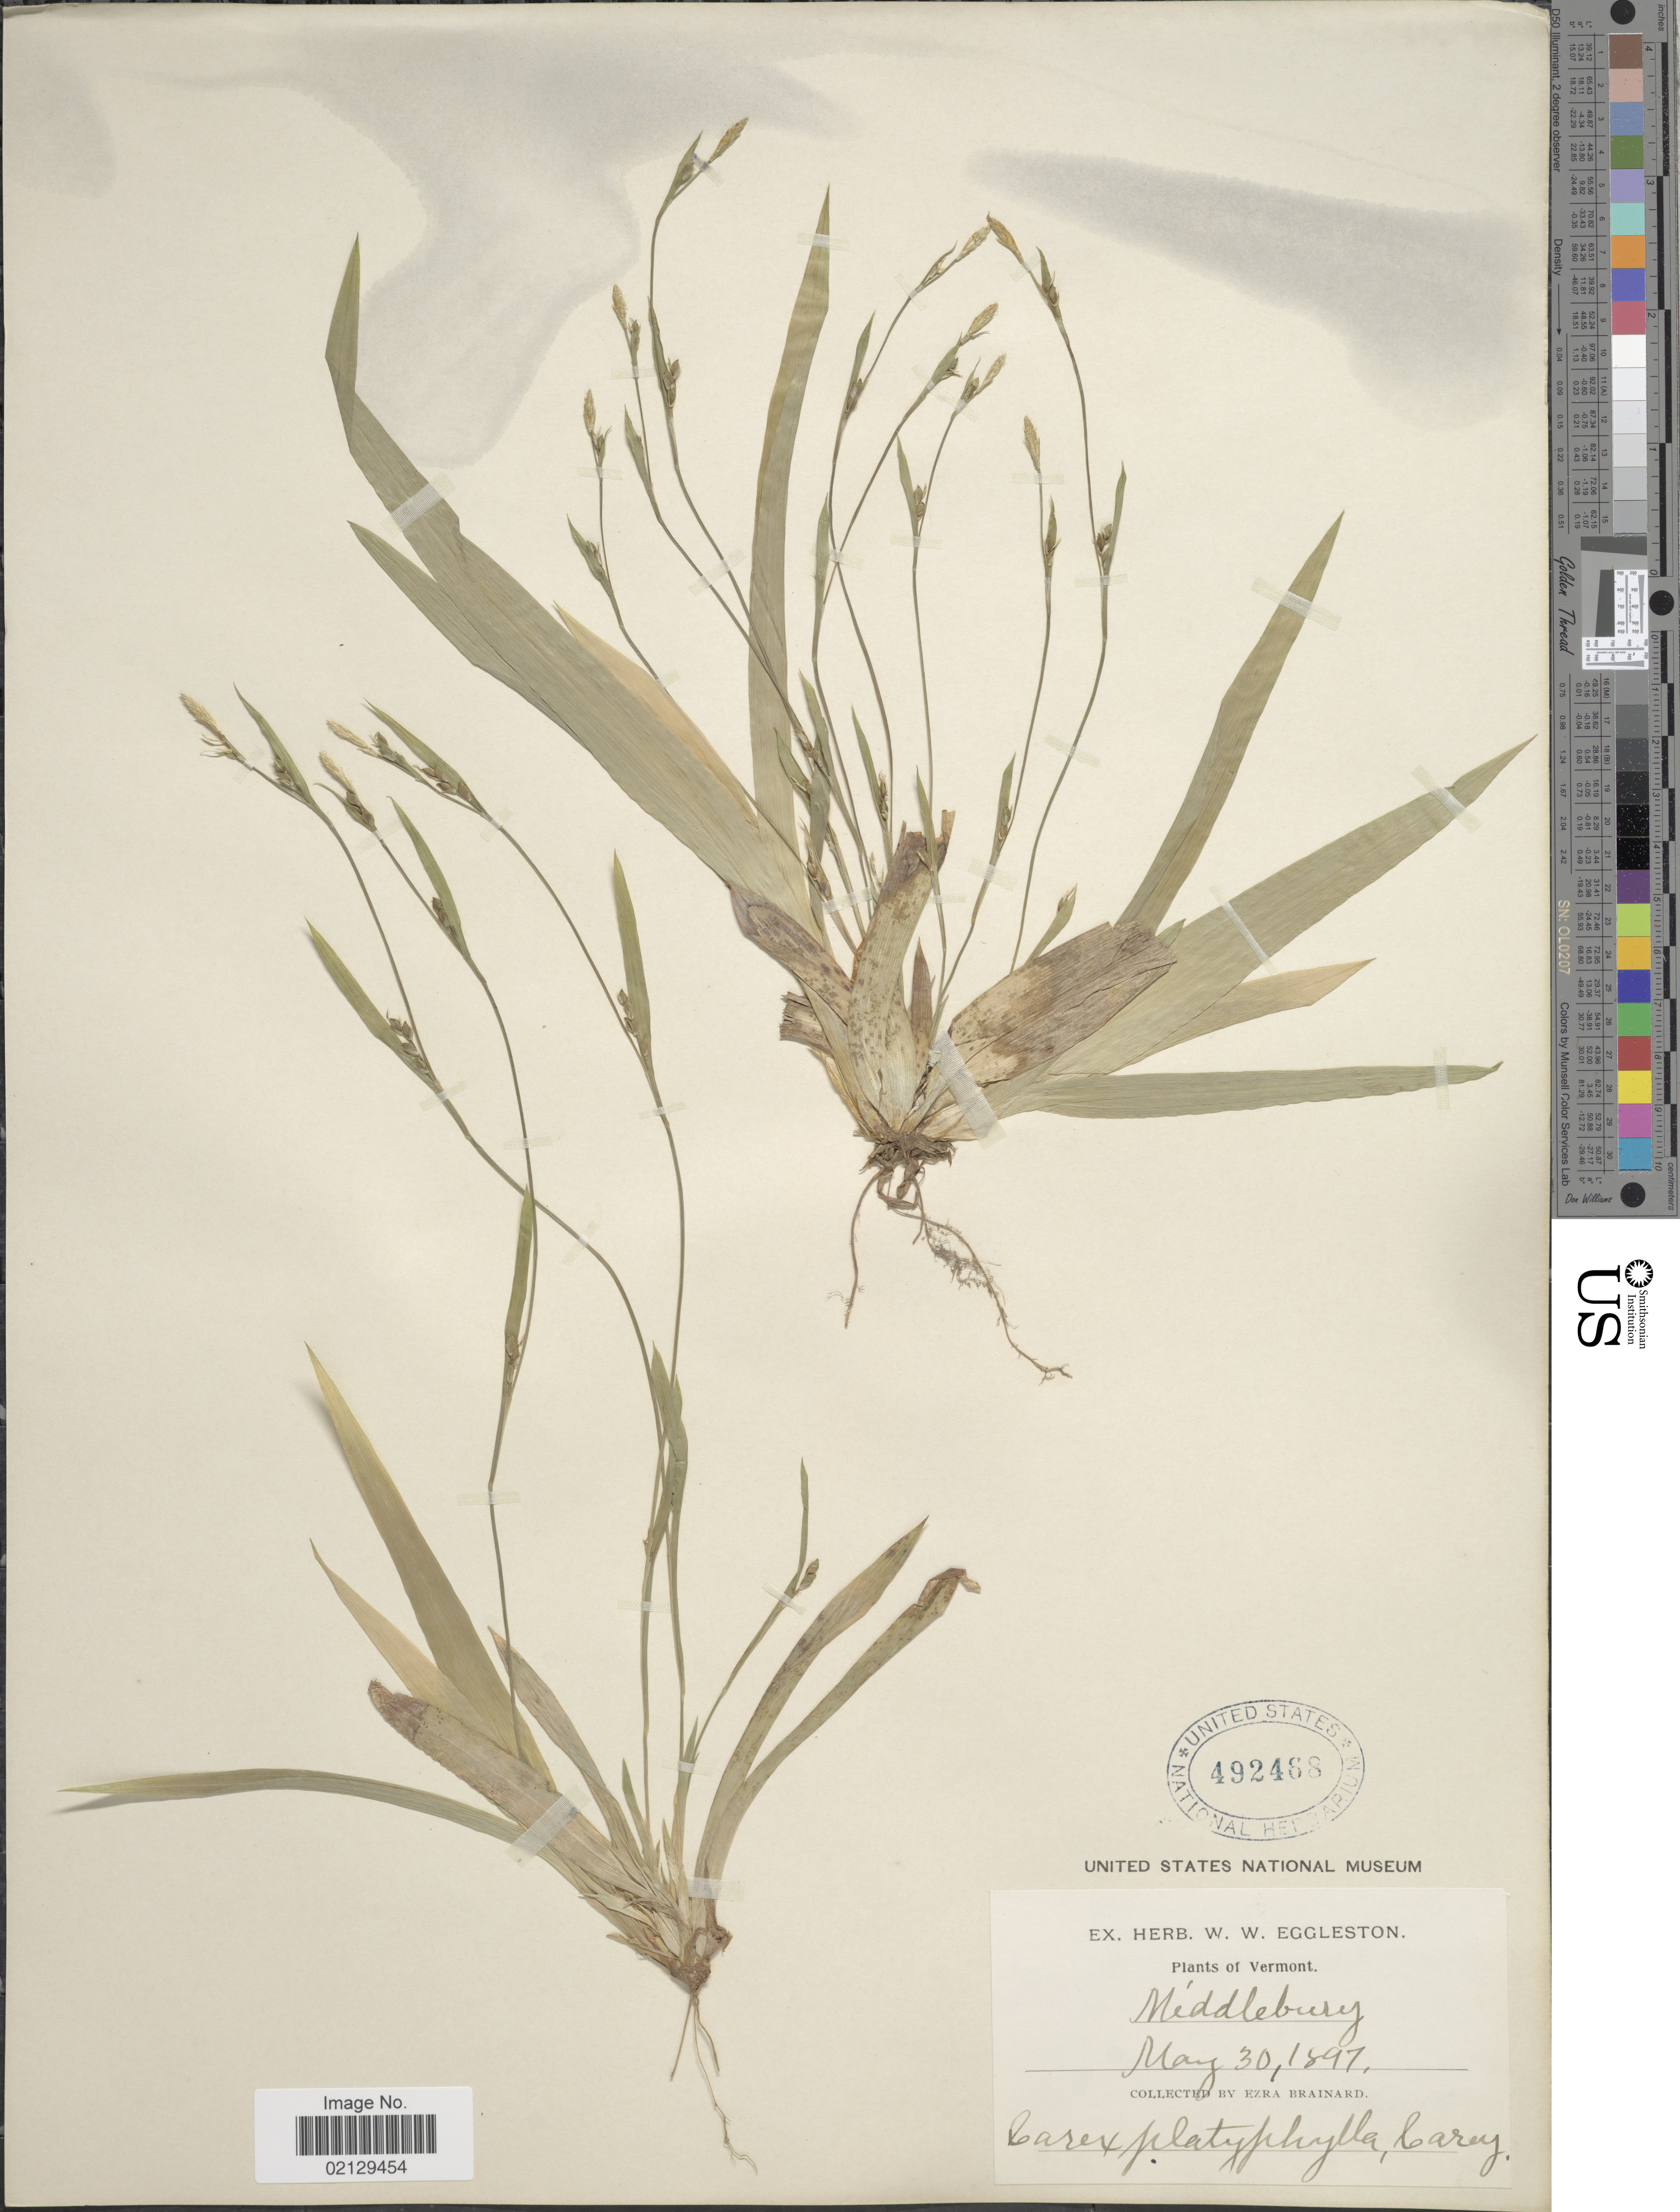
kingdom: Plantae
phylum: Tracheophyta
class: Liliopsida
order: Poales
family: Cyperaceae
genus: Carex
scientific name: Carex platyphylla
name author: J. Carey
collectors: E. Brainard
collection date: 1897-05-30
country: United States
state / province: Vermont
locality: Middlebury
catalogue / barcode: US 492468